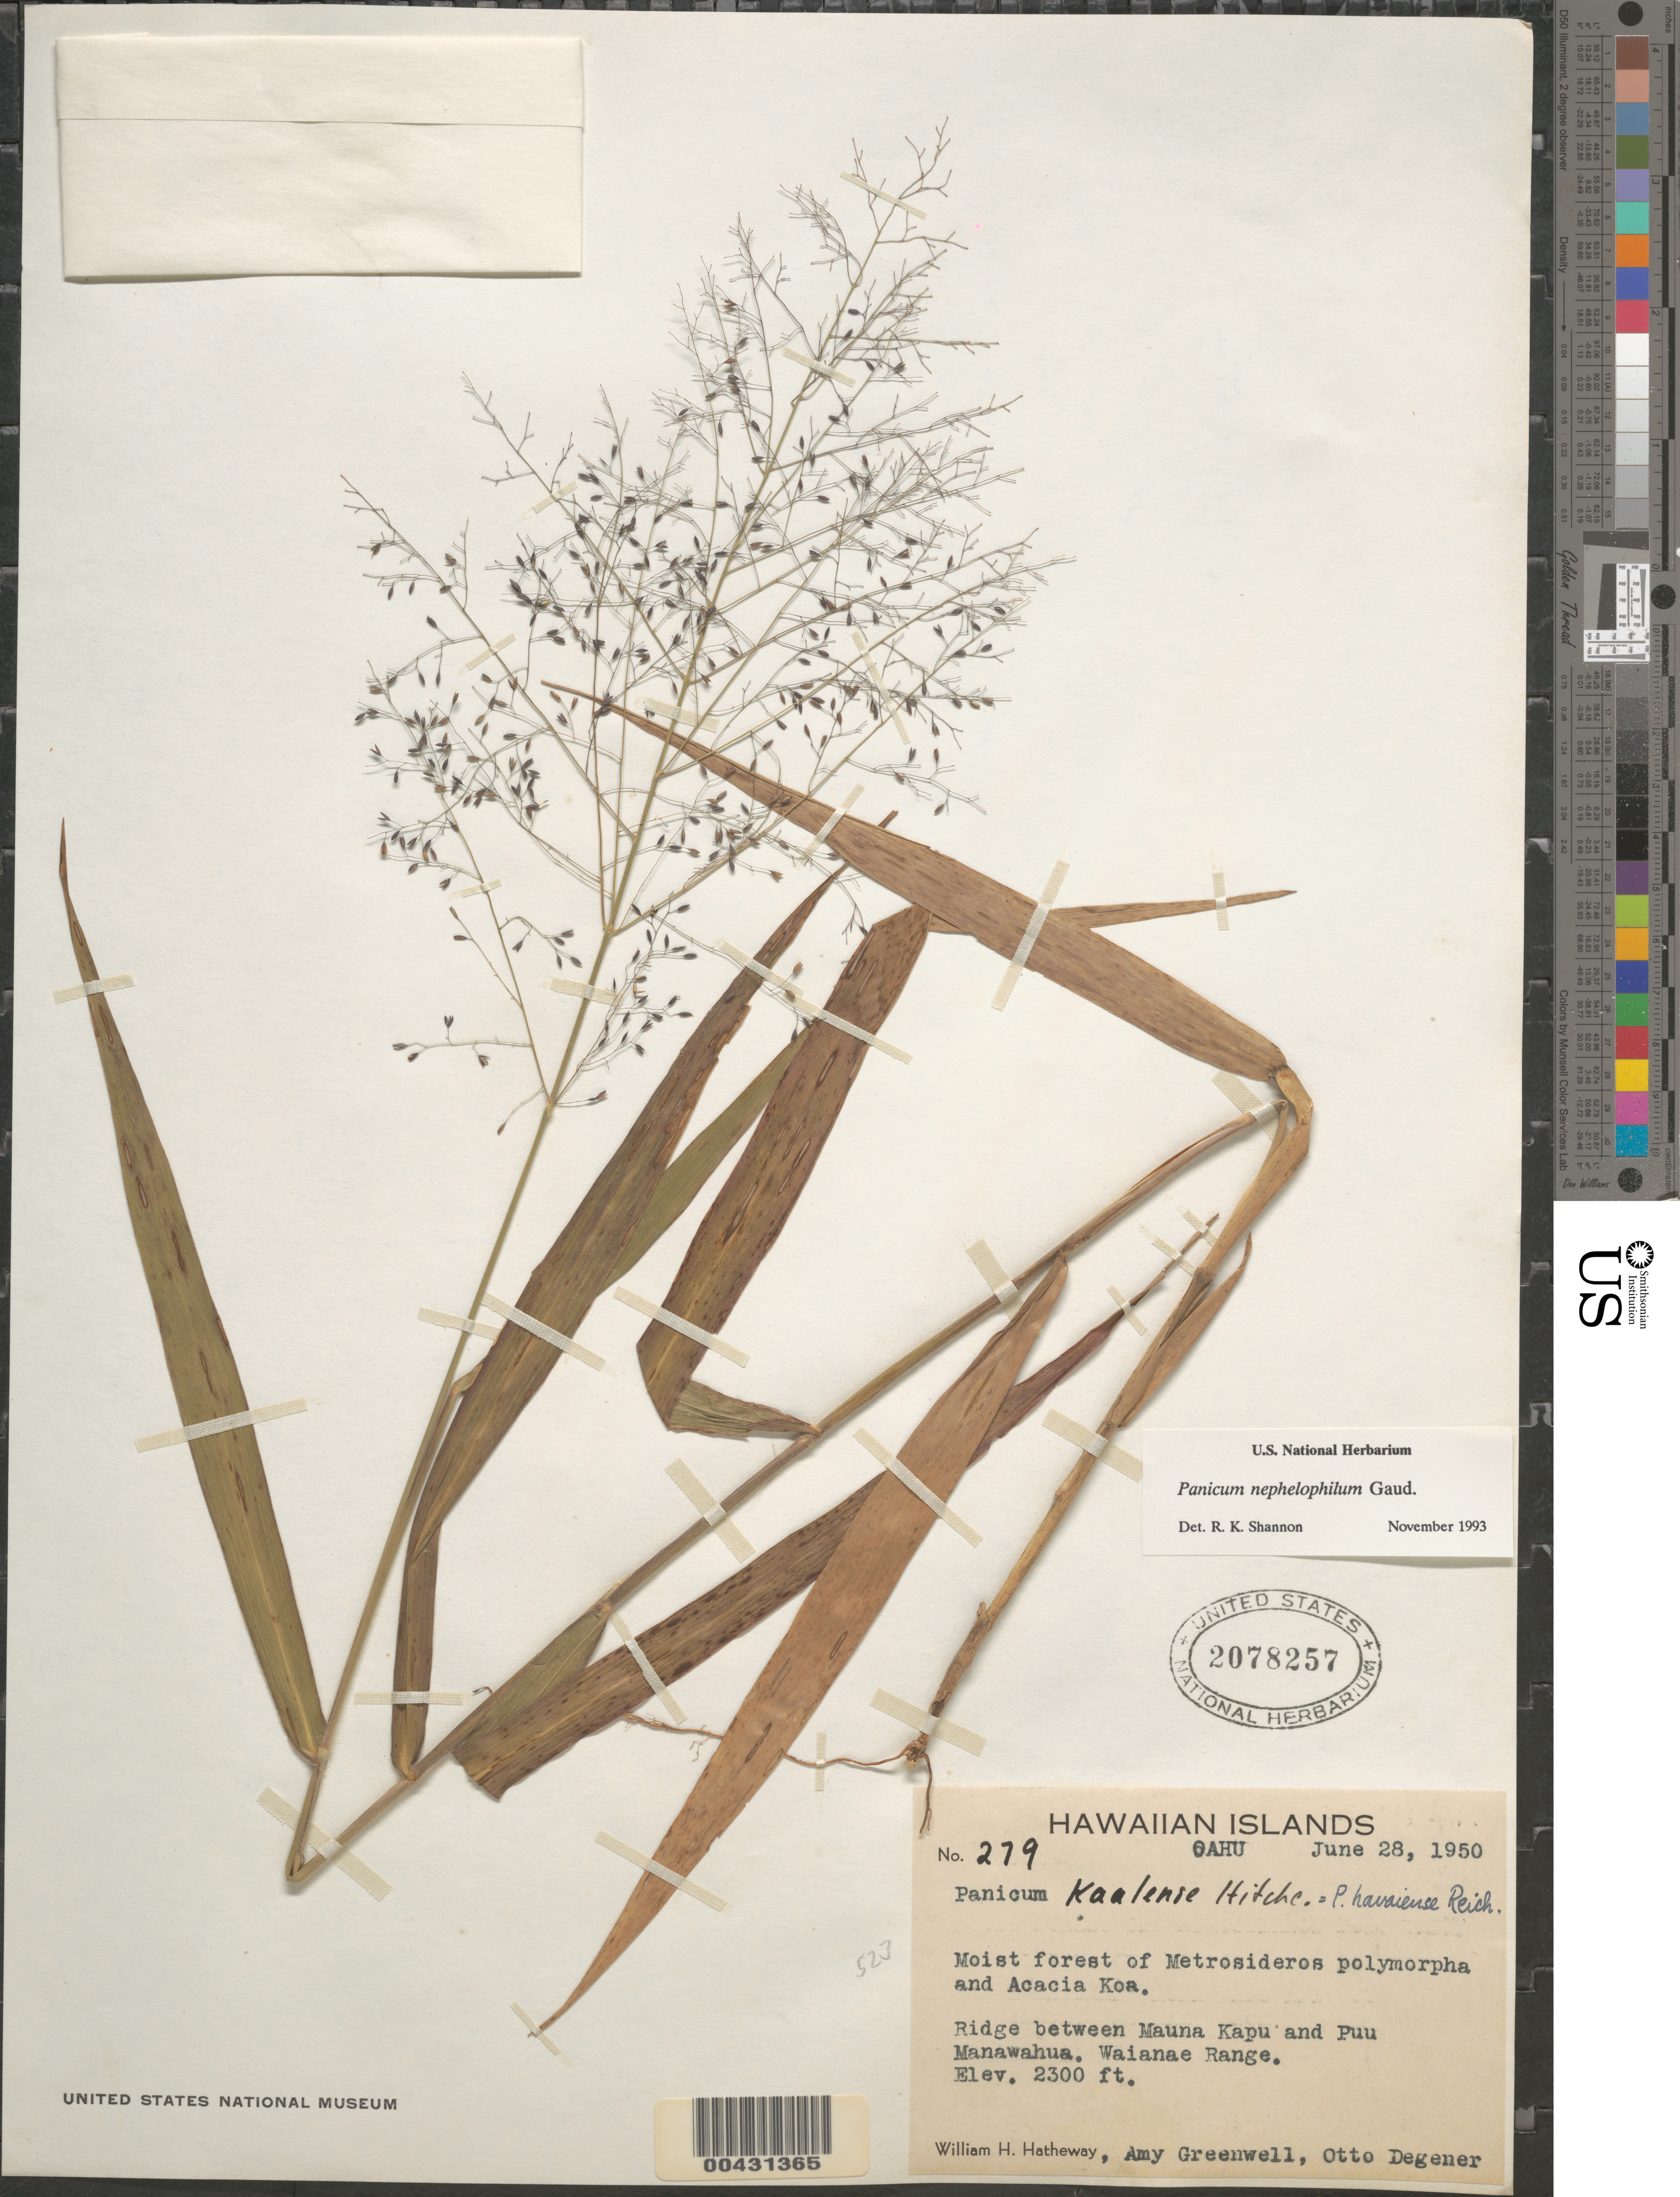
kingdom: Plantae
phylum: Tracheophyta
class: Liliopsida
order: Poales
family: Poaceae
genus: Panicum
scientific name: Panicum nephelophilum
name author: Gaudich.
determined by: Shannon, R. K., (UNITED STATES)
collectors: W. H. Hatheway, A. B. Greenwell & O. Degener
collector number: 279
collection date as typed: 28 Jun 1950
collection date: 1950-06-28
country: United States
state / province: Hawaii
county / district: Honolulu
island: Oahu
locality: Ridge between Mauna Kapu and Puu Manawahua, Waianae Range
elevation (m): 701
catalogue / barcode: US 2078257